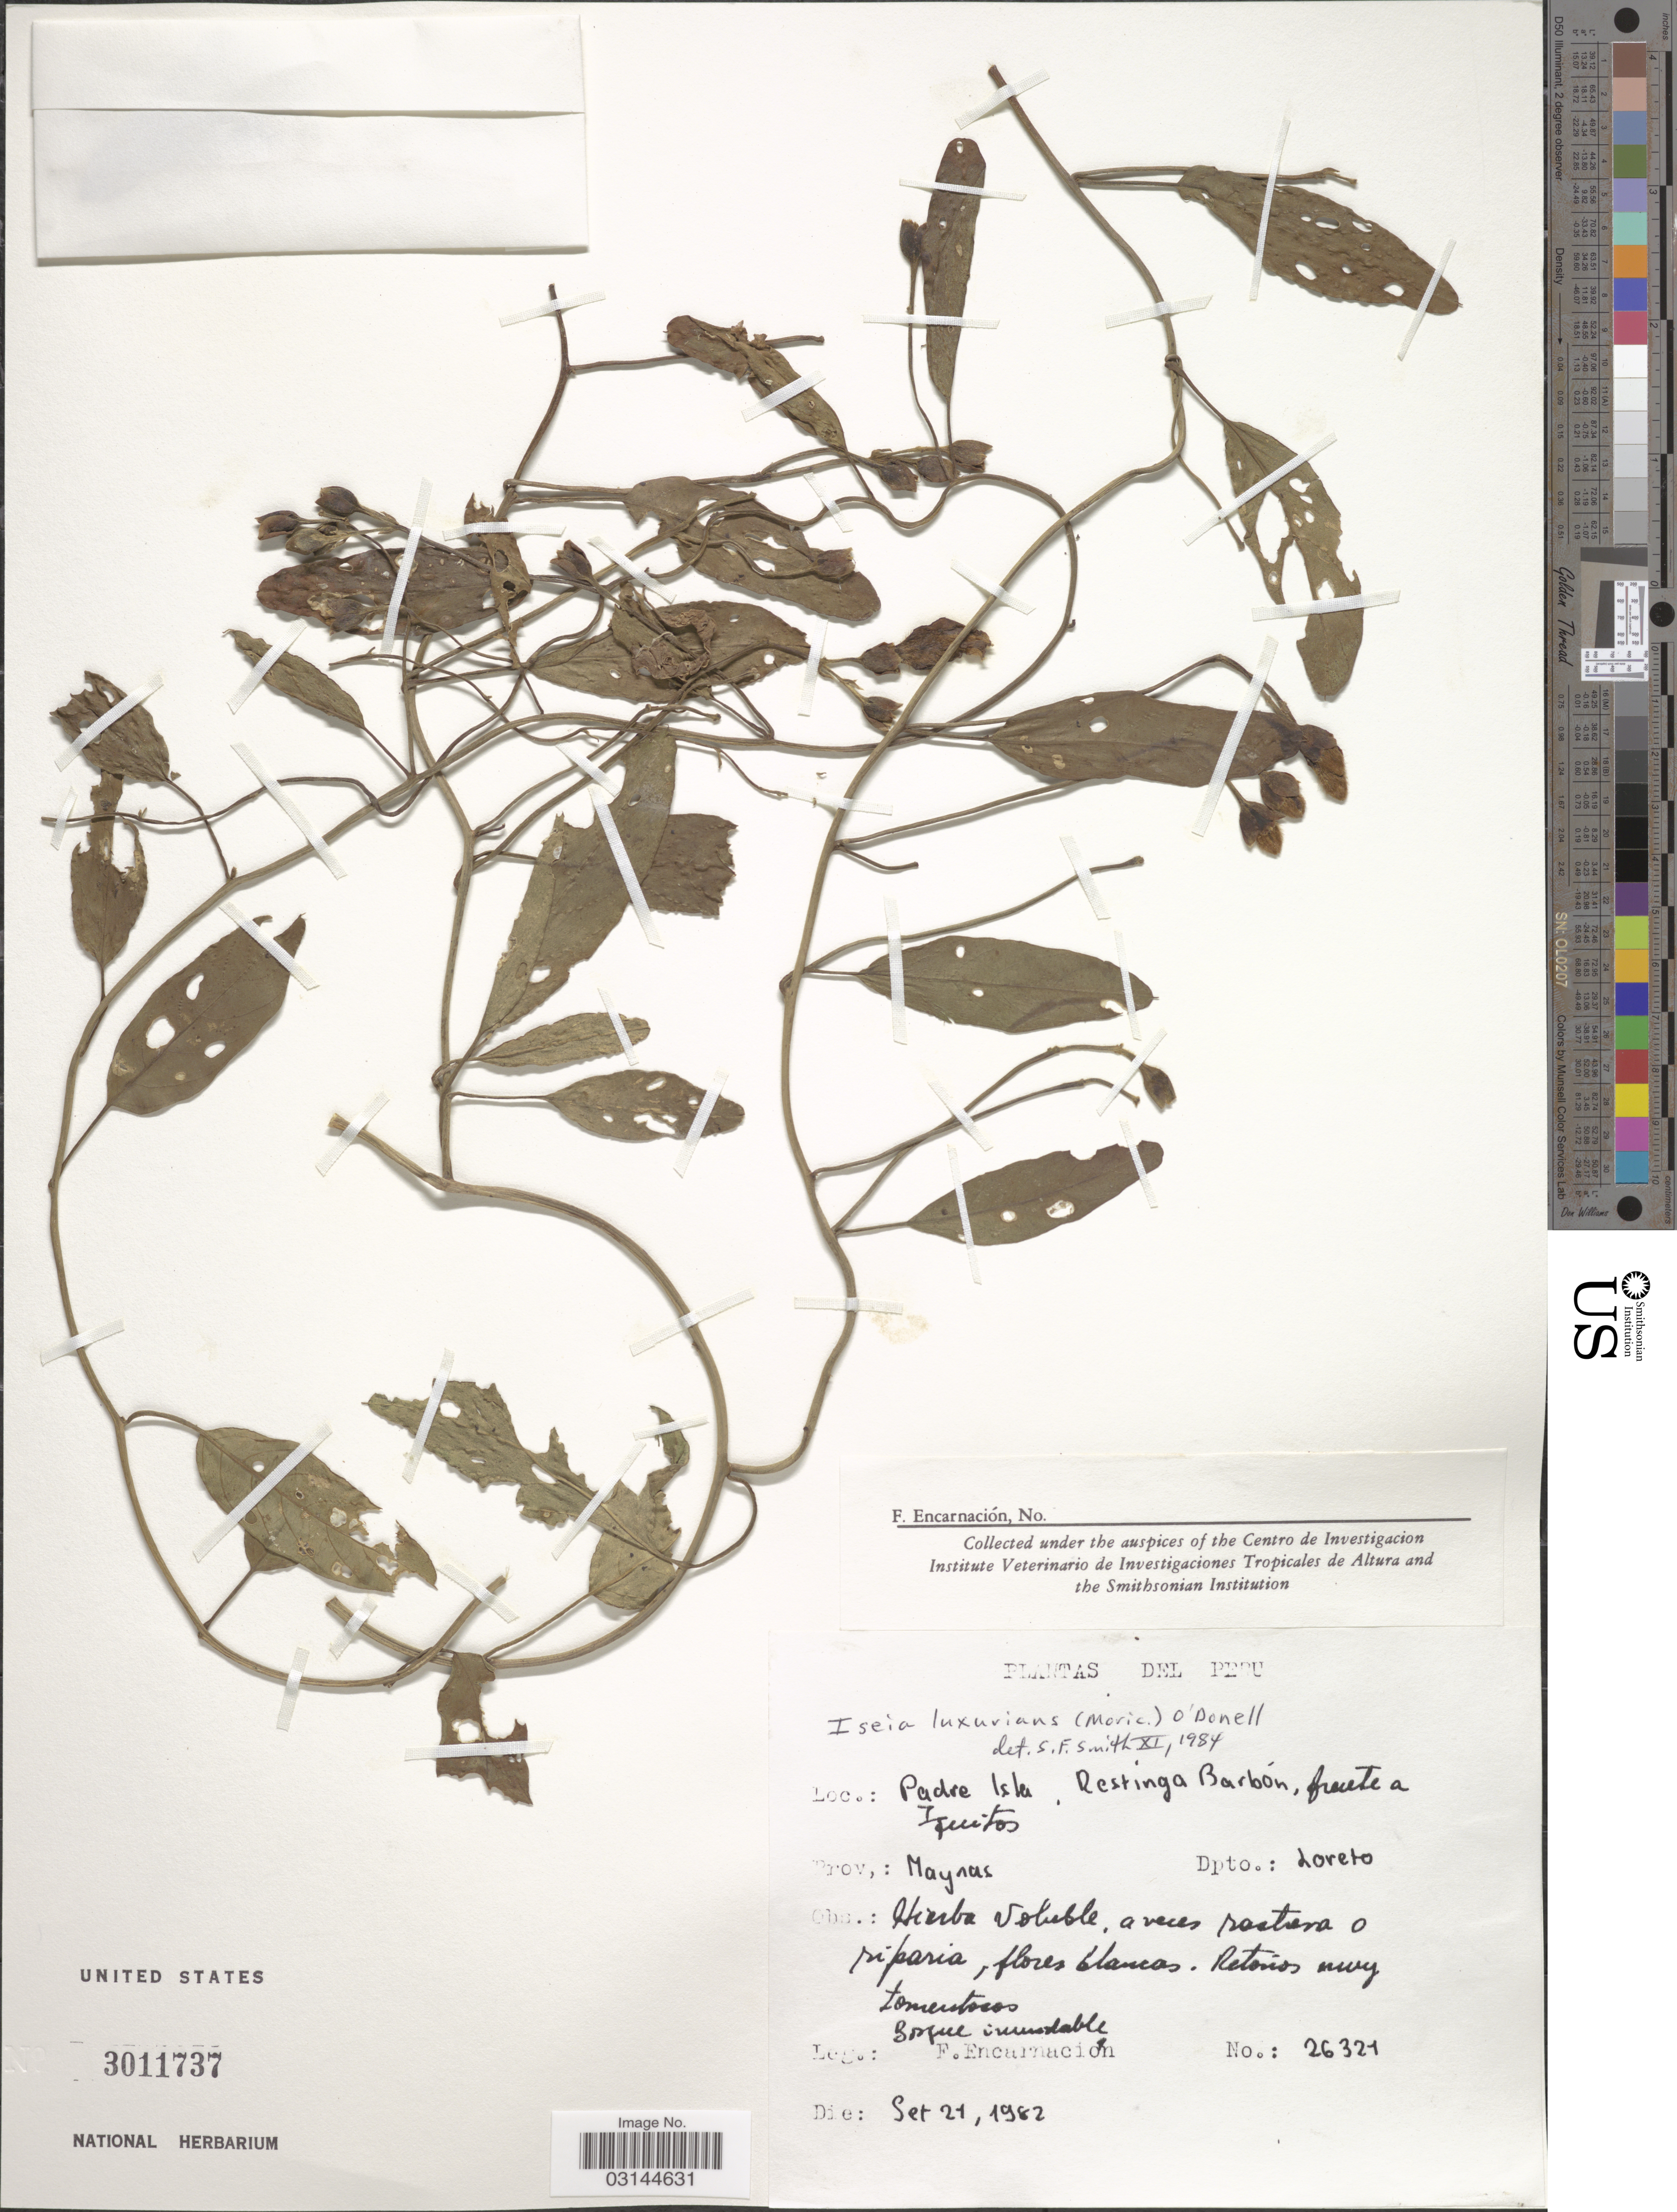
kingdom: Plantae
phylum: Tracheophyta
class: Magnoliopsida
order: Solanales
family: Convolvulaceae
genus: Aniseia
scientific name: Aniseia luxurians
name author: (Moric.) Athiê-Souza & Buril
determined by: Strong, Mark T., (BOT), Smithsonian Institution - National Museum of Natural History (UNITED STATES)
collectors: F. Encarnación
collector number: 26321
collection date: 1982-09-21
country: Peru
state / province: Loreto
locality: Padre Isla, Restinga Barbón, frente a Iquitos. Prov. Maynas. Dpto. Loreto.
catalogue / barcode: US 3011737